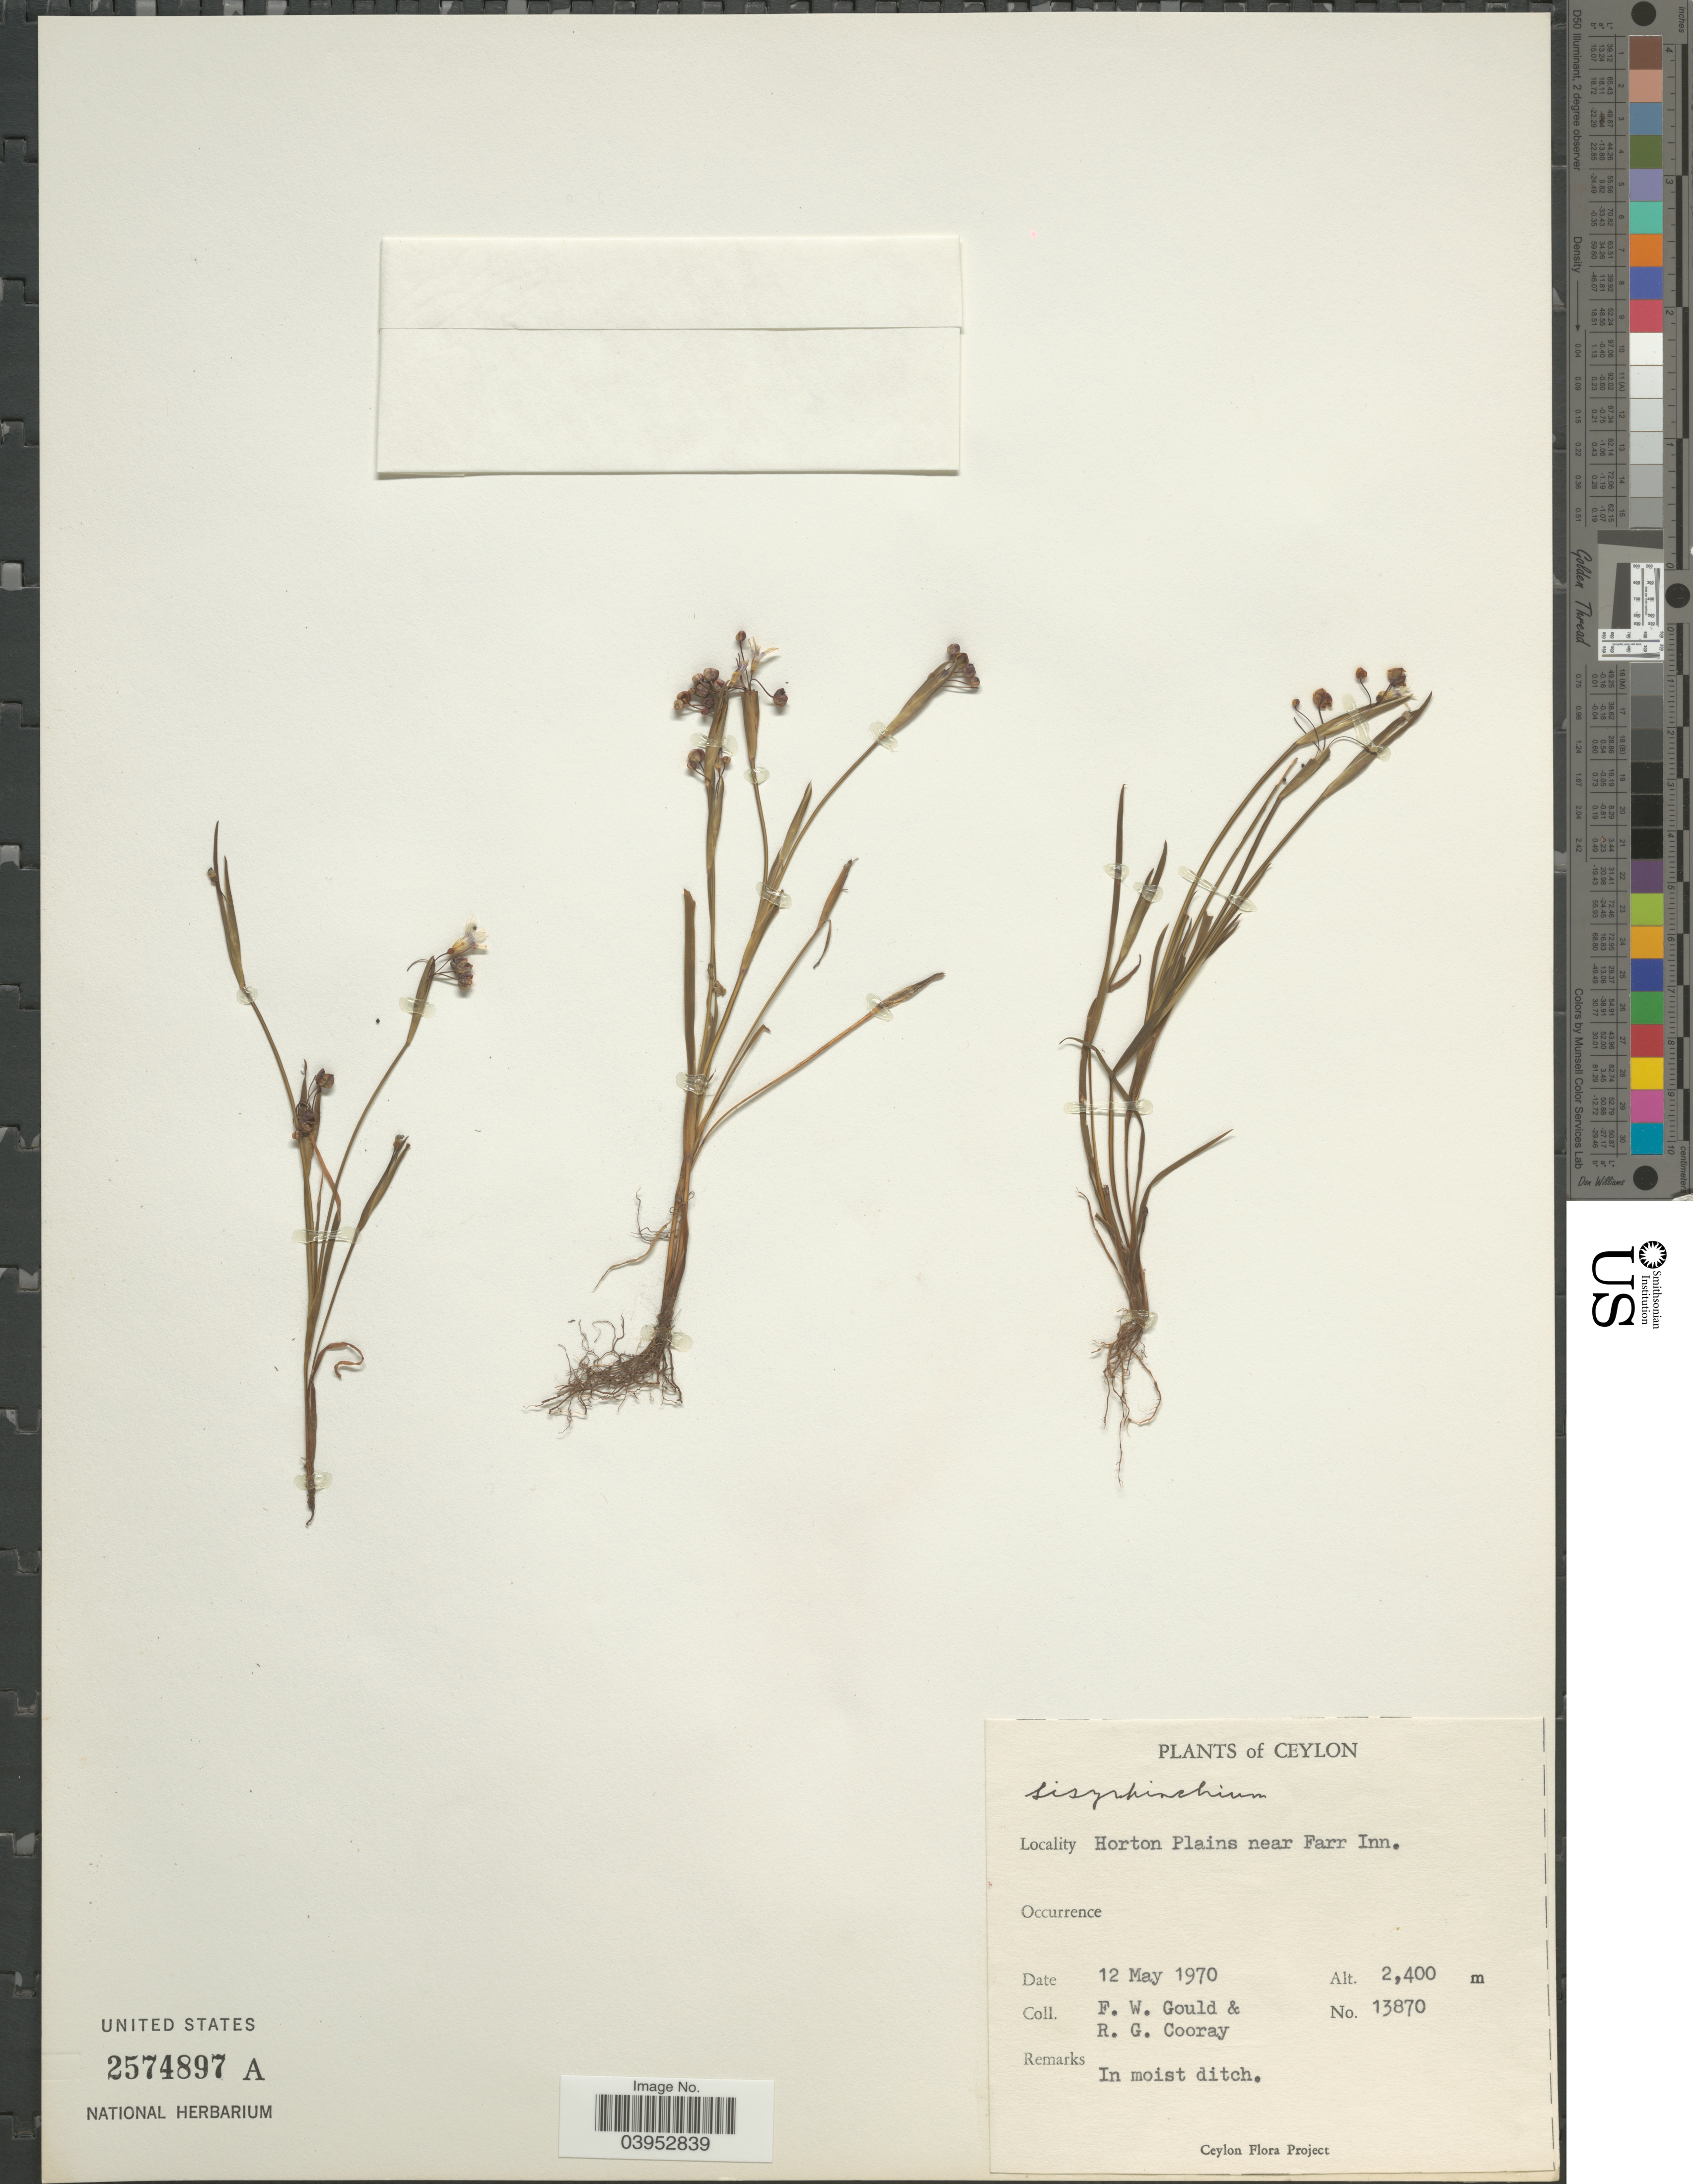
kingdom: Plantae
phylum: Tracheophyta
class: Liliopsida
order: Asparagales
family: Iridaceae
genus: Sisyrinchium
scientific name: Sisyrinchium iridifolium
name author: Kunth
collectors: F. W. Gould & R. Cooray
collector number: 13870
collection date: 1970-05-12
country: Sri Lanka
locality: Ceylon. Gorton Plains near Farr Inn.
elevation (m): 2400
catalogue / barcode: US 2574897A